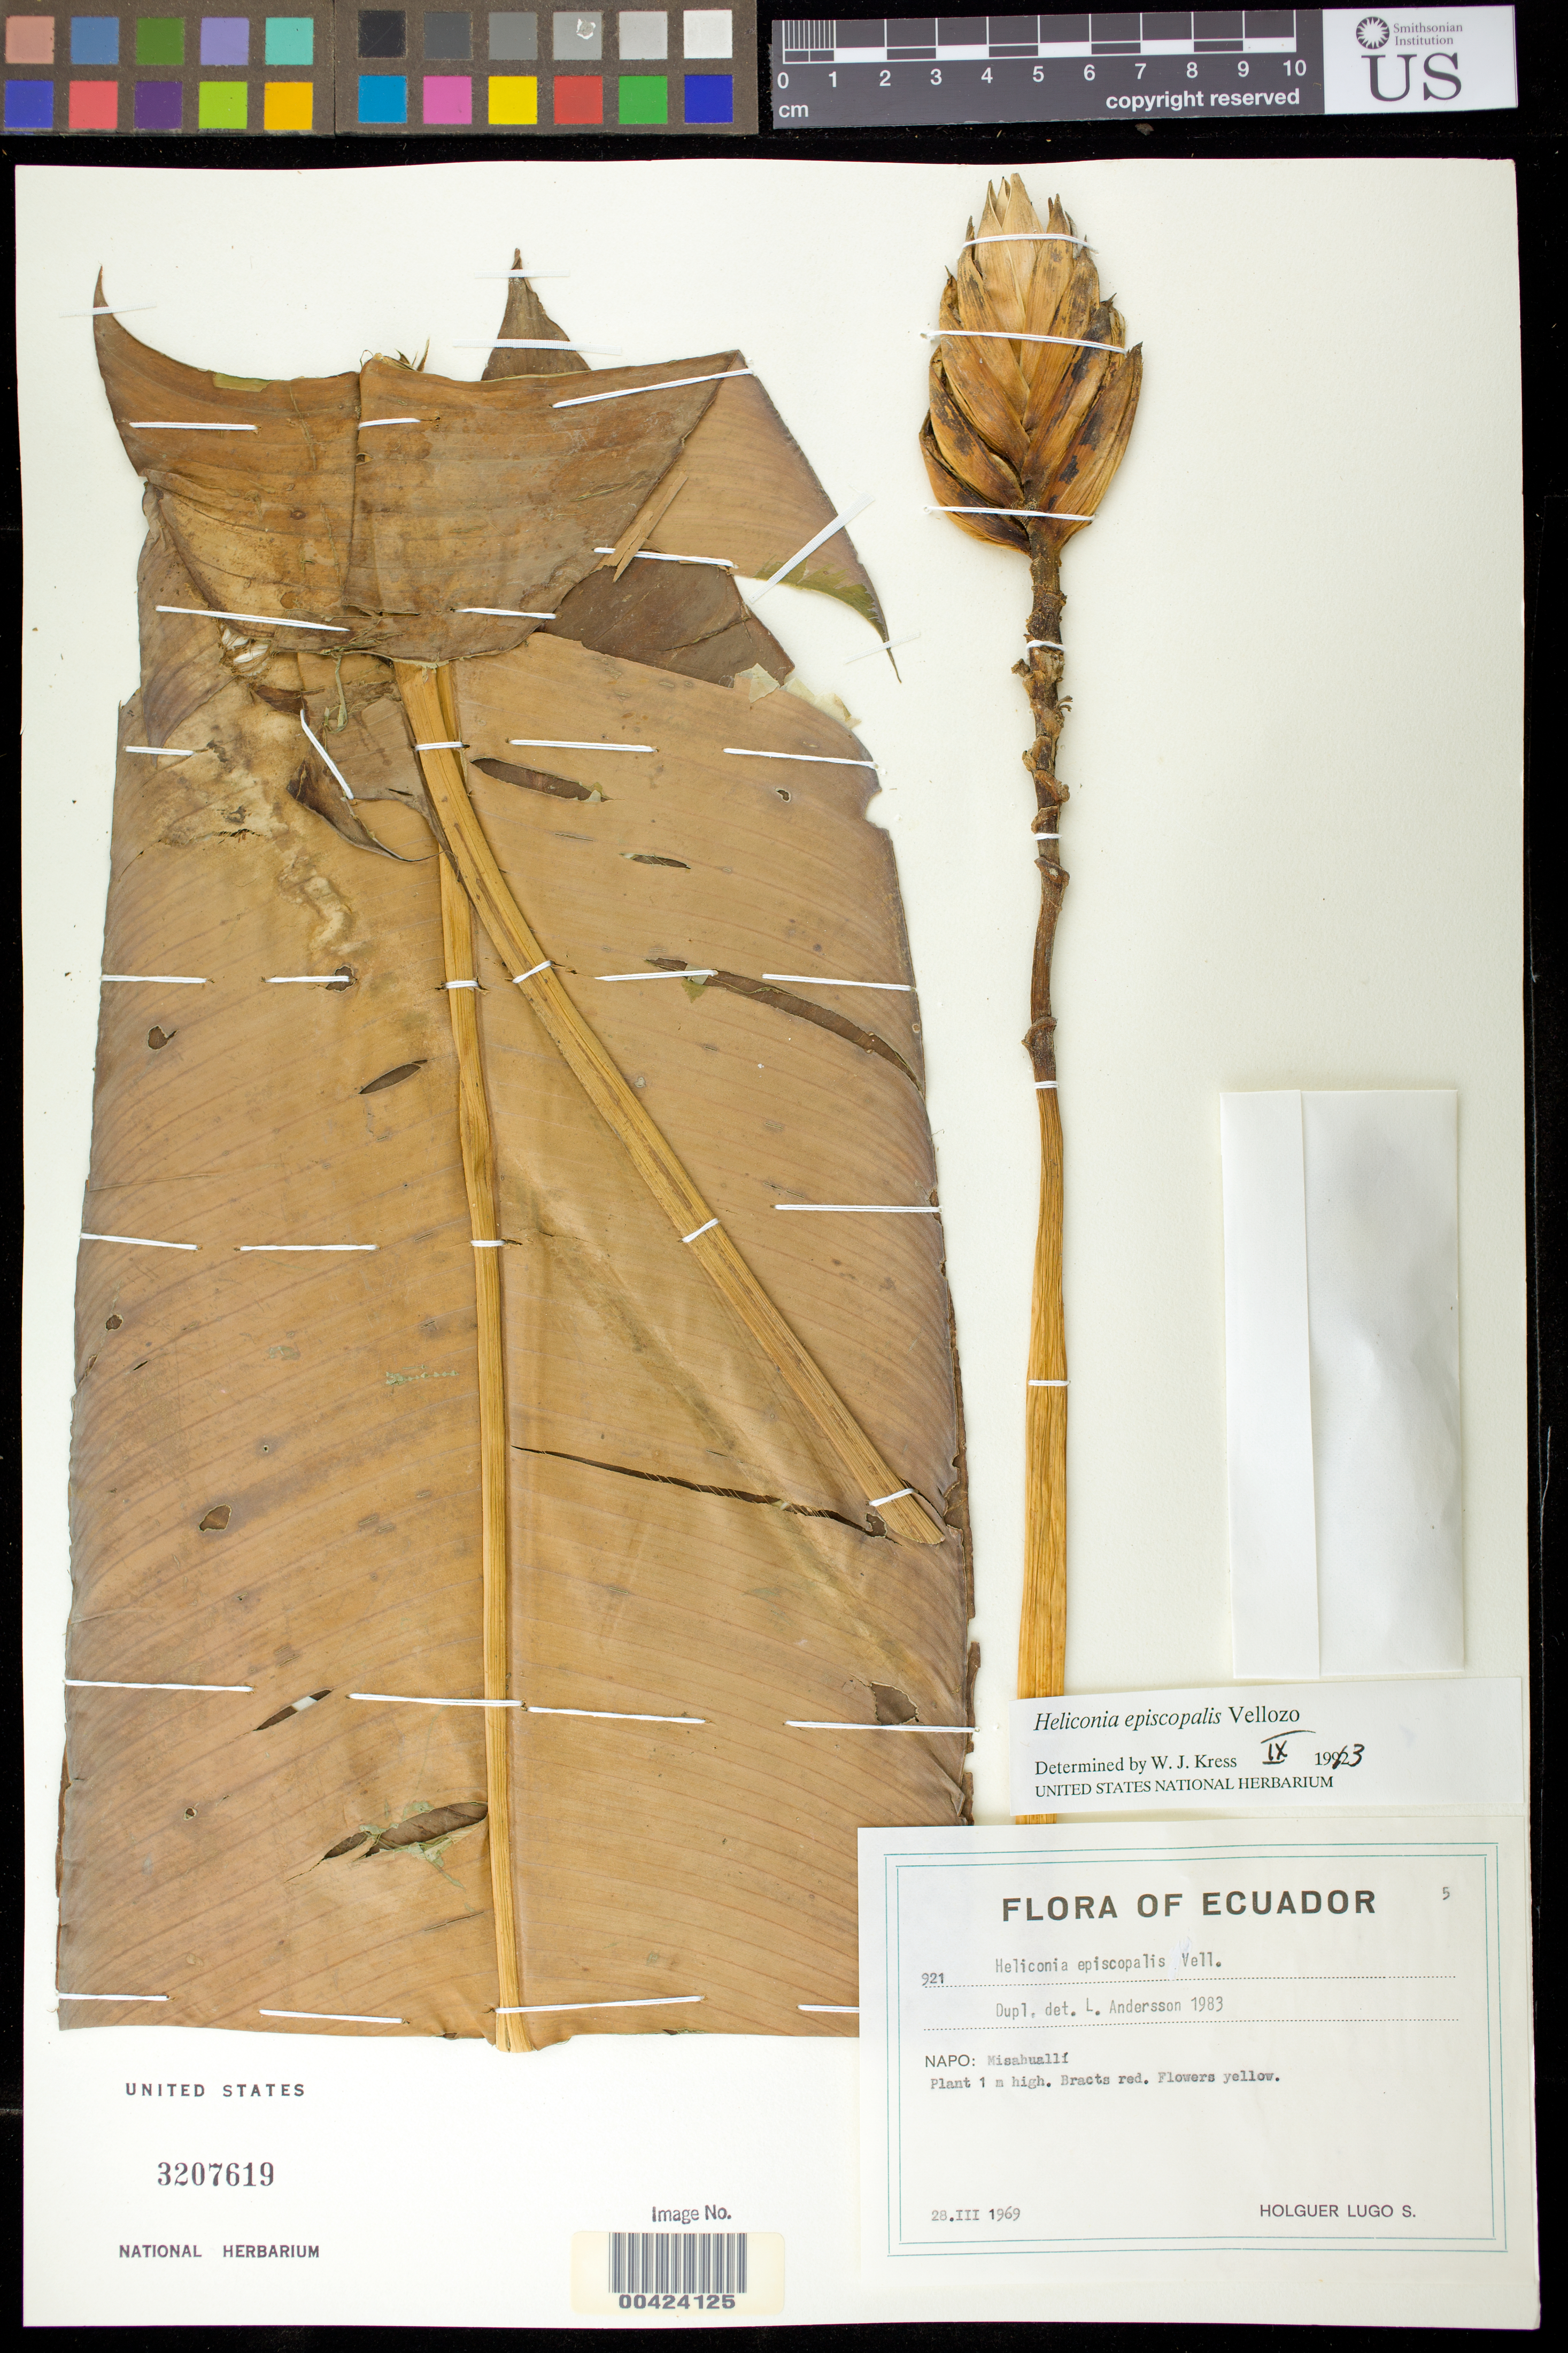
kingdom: Plantae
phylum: Tracheophyta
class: Liliopsida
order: Zingiberales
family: Heliconiaceae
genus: Heliconia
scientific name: Heliconia episcopalis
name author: Vell.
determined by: Kress, W. J., (US), Smithsonian Institution - National Museum of Natural History (UNITED STATES)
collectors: H. Lugo S.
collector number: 921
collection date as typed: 28 Mar 1969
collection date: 1969-03-28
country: Ecuador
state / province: Napo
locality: Misahualli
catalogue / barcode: US 3207619